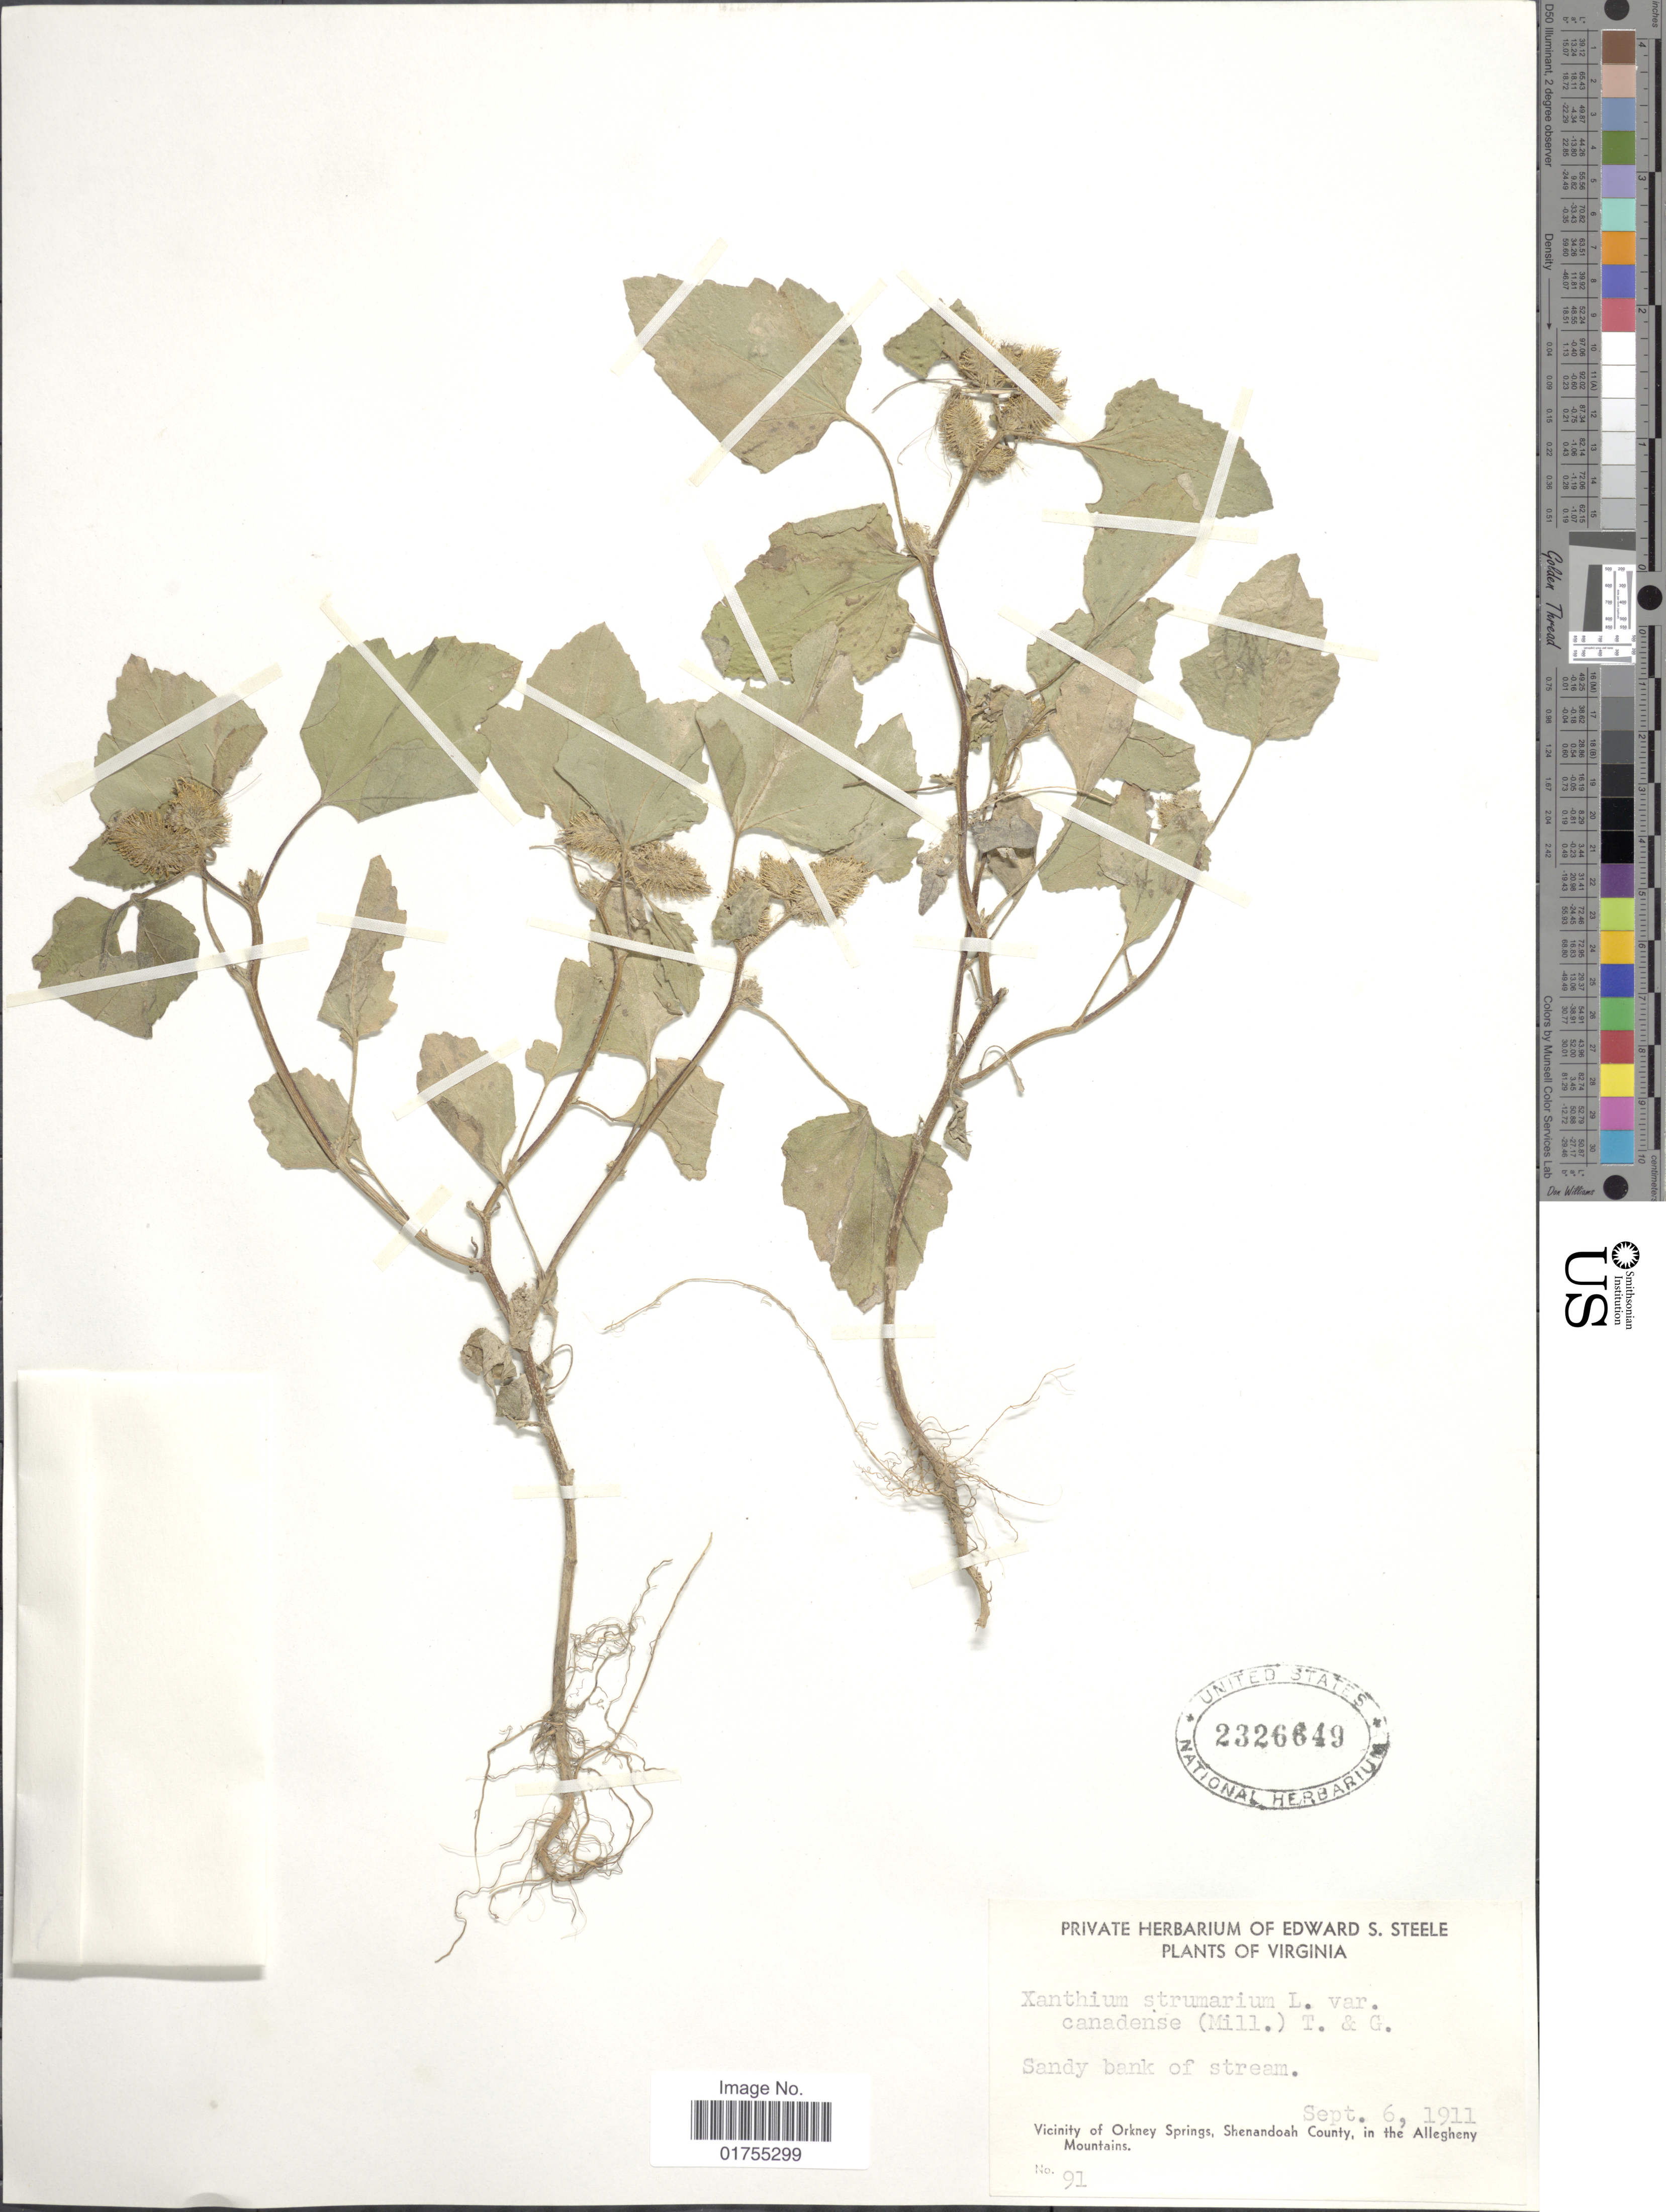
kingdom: Plantae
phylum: Tracheophyta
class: Magnoliopsida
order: Asterales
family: Asteraceae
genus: Xanthium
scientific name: Xanthium strumarium var. canadense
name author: (Mill.) Torr. & A. Gray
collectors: ex herb. Edward S. Steele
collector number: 91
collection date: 1911-09-06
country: United States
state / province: Virginia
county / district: Shenandoah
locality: Vicinity of Orkney Springs, Shenandoah County, in the Allegheny Mountains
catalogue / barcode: US 2326649